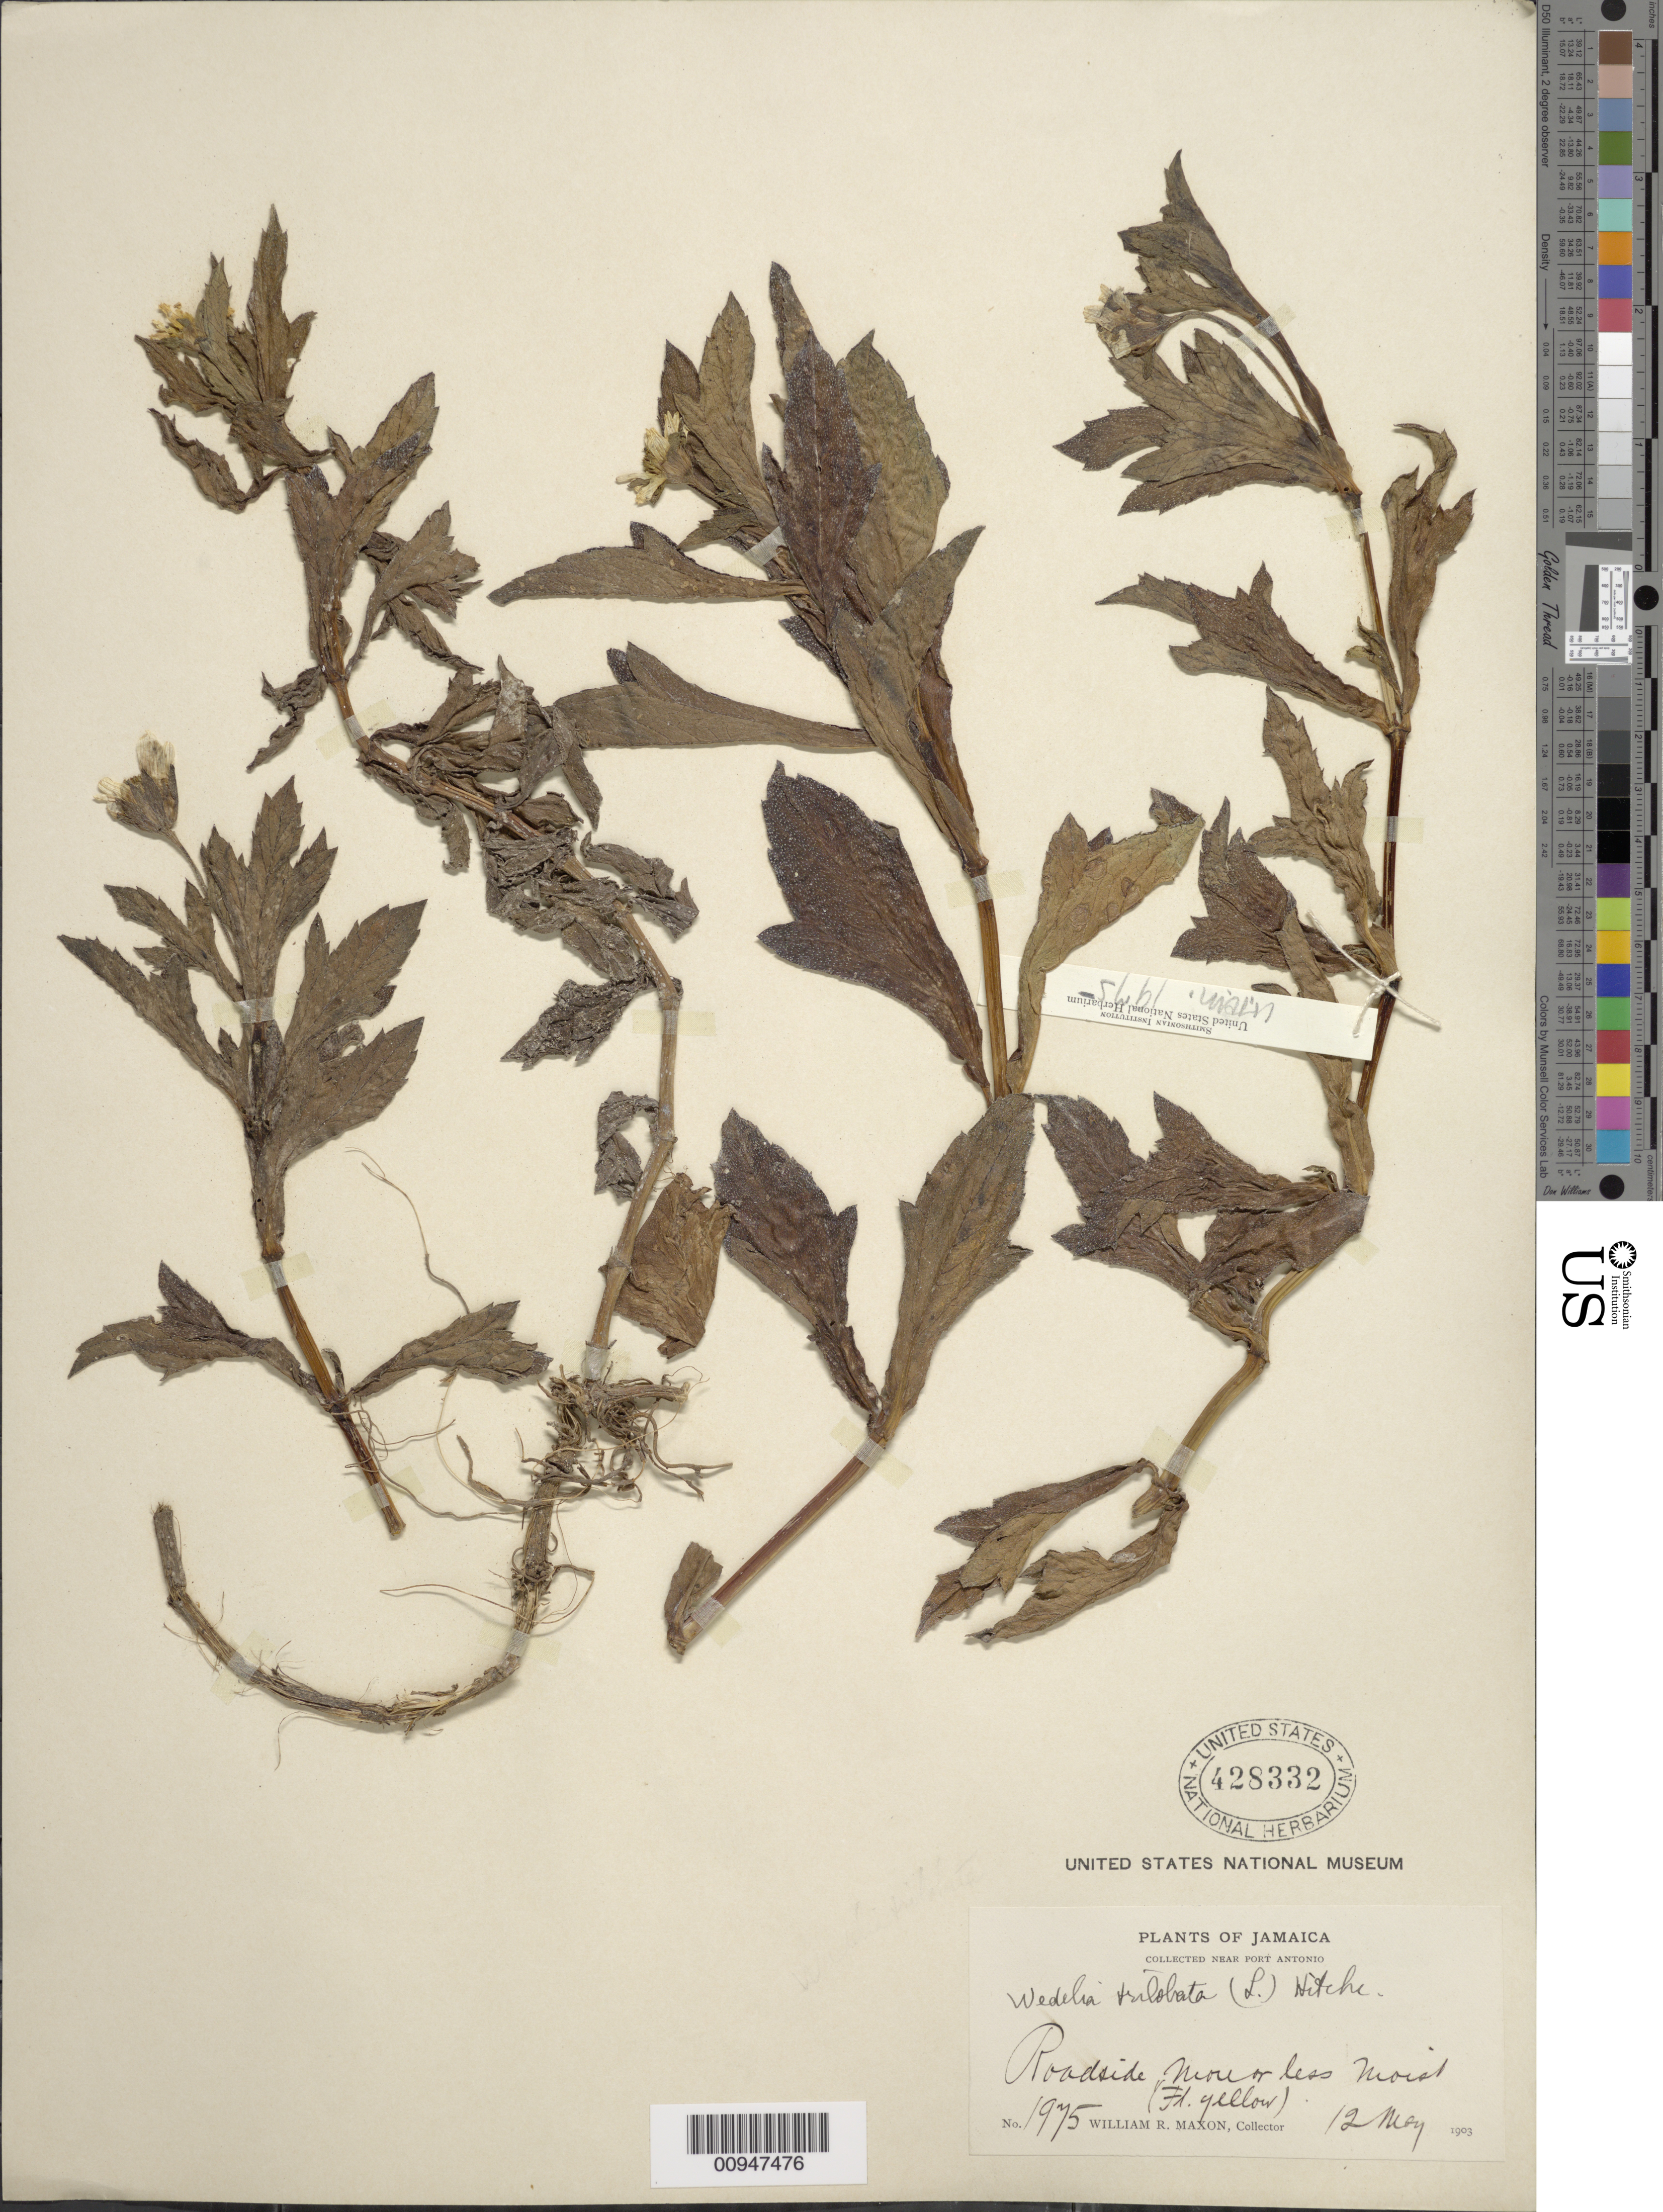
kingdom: Plantae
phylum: Tracheophyta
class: Magnoliopsida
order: Asterales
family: Asteraceae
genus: Sphagneticola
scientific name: Sphagneticola trilobata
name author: (L.) Pruski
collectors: W. R. Maxon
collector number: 1975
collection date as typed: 12 May 1903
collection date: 1903-05-12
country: Jamaica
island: Jamaica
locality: Roadside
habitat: Roadside, more or less moist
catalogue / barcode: US 428332